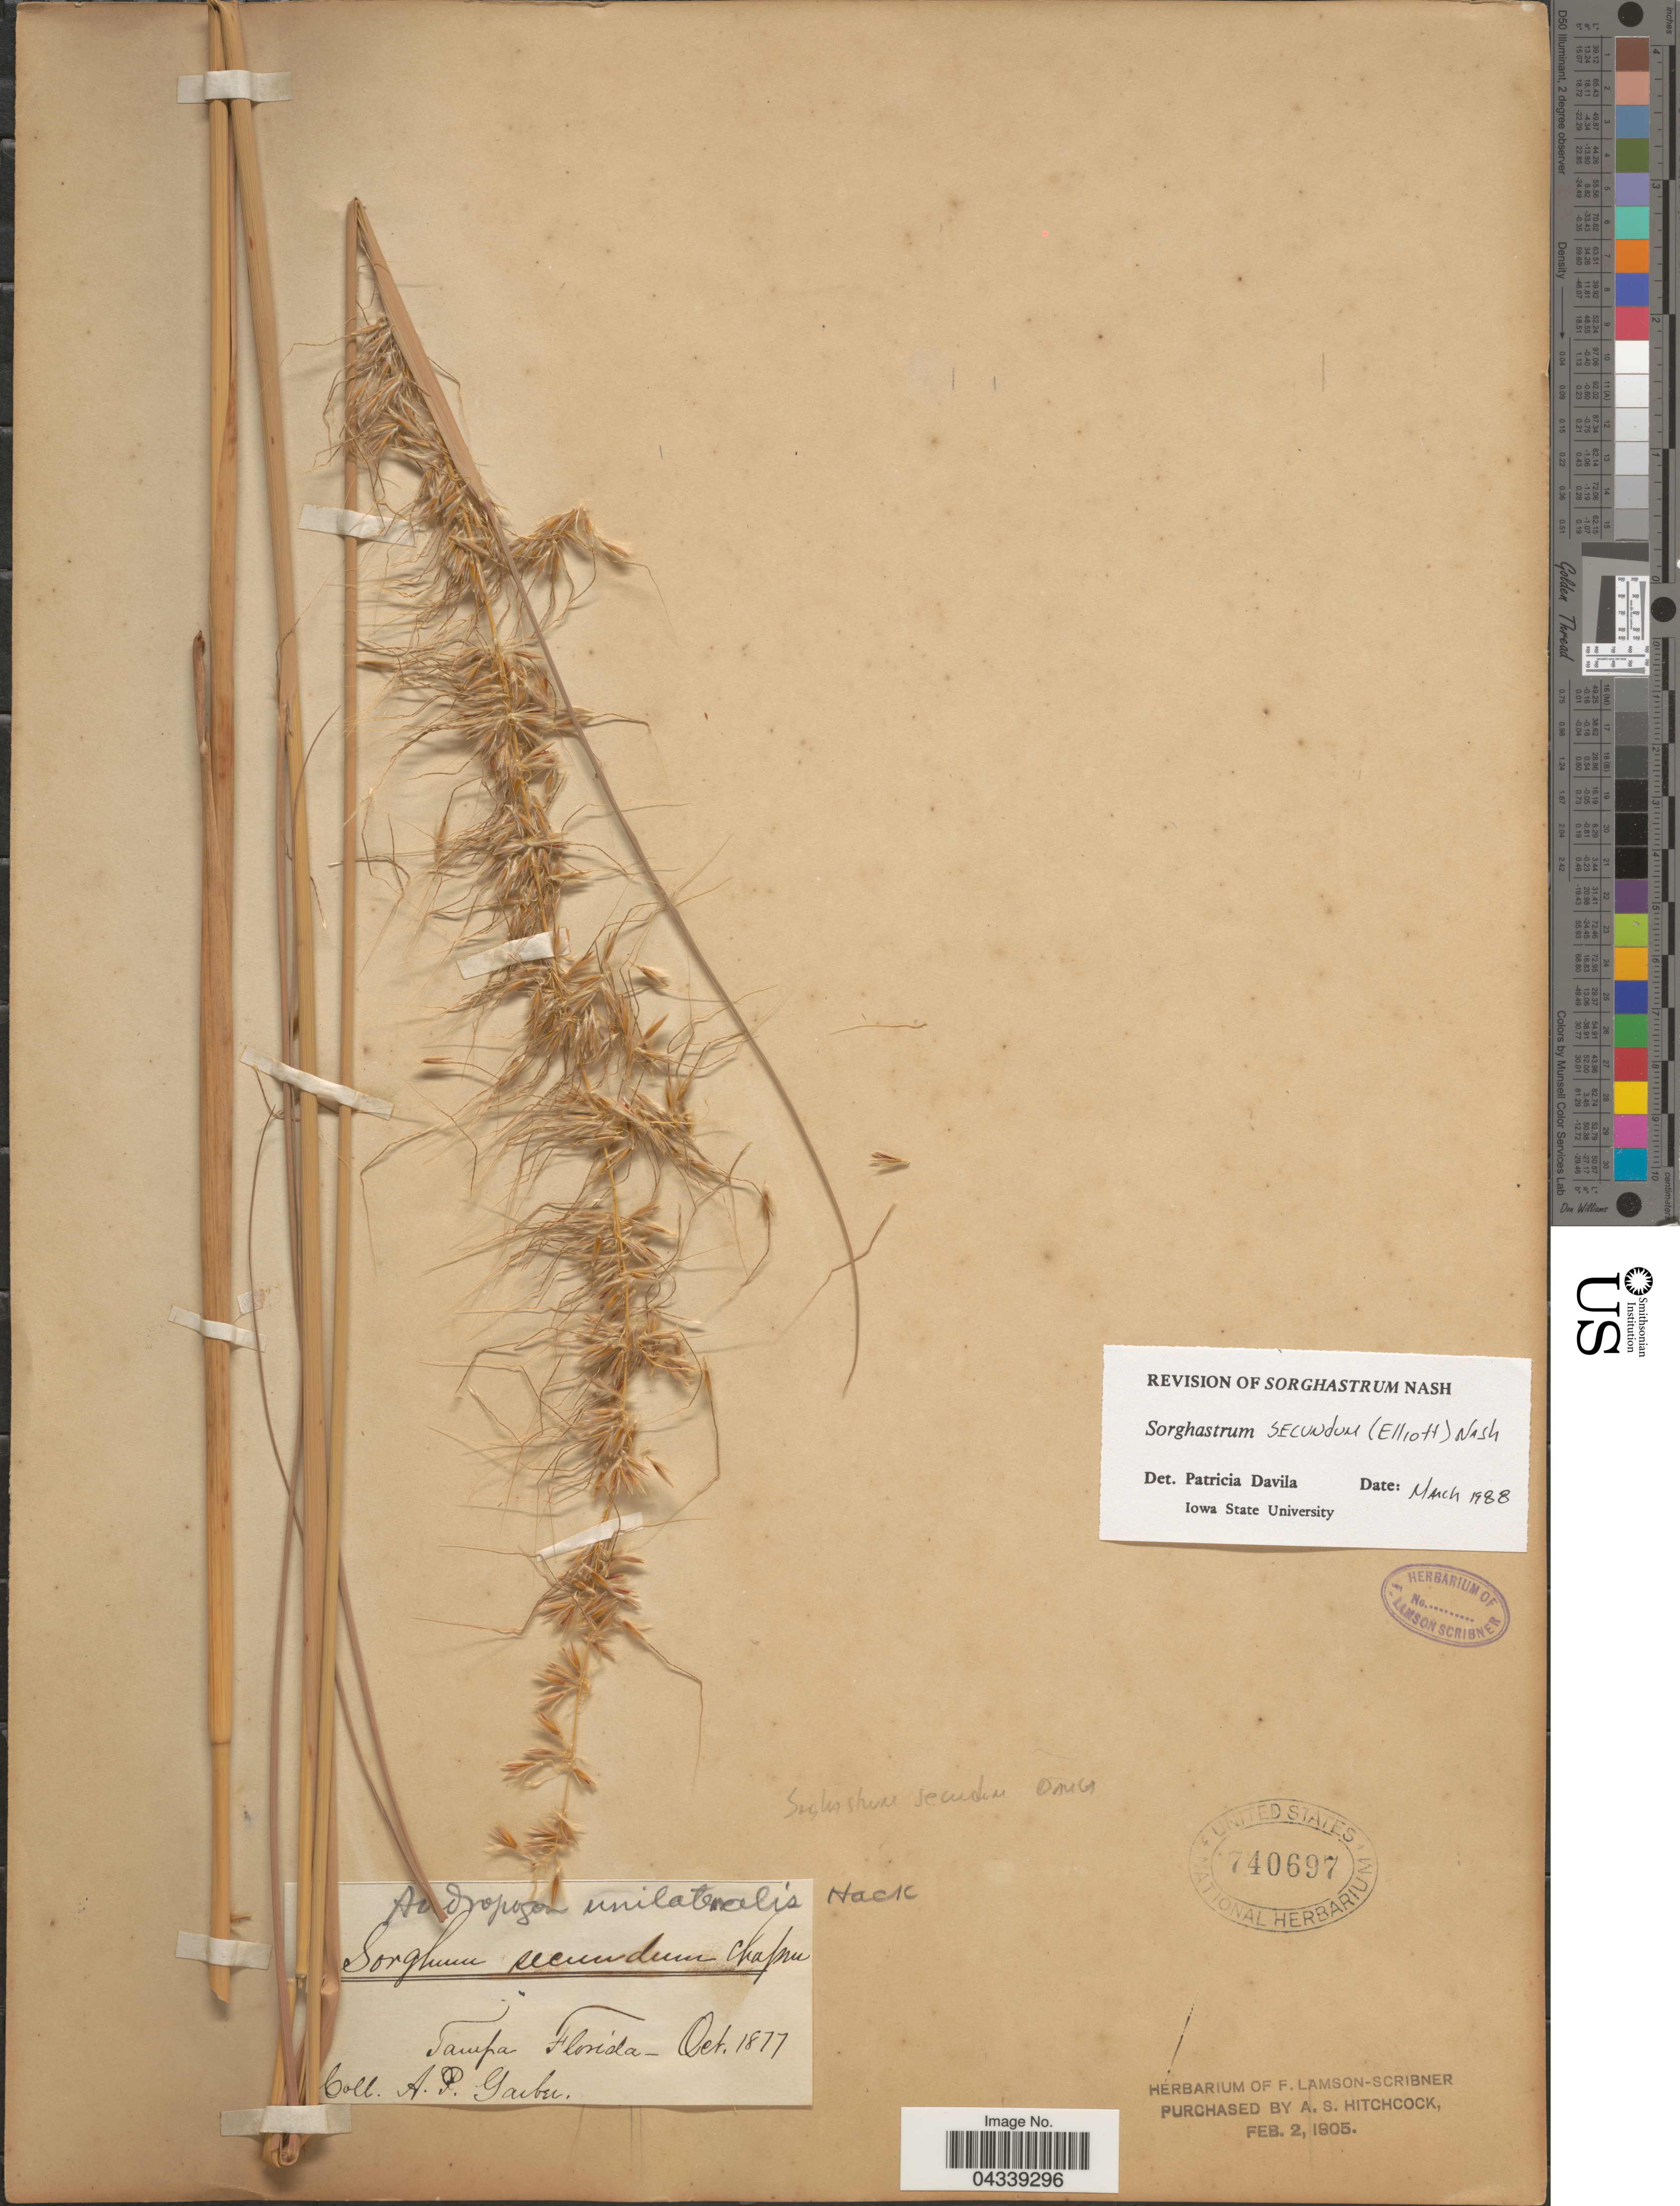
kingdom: Plantae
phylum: Tracheophyta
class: Liliopsida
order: Poales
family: Poaceae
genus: Sorghastrum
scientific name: Sorghastrum secundum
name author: (Elliott) Nash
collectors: A. P. Garber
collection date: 1877-10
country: United States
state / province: Florida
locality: Tampa.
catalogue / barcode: US 740697